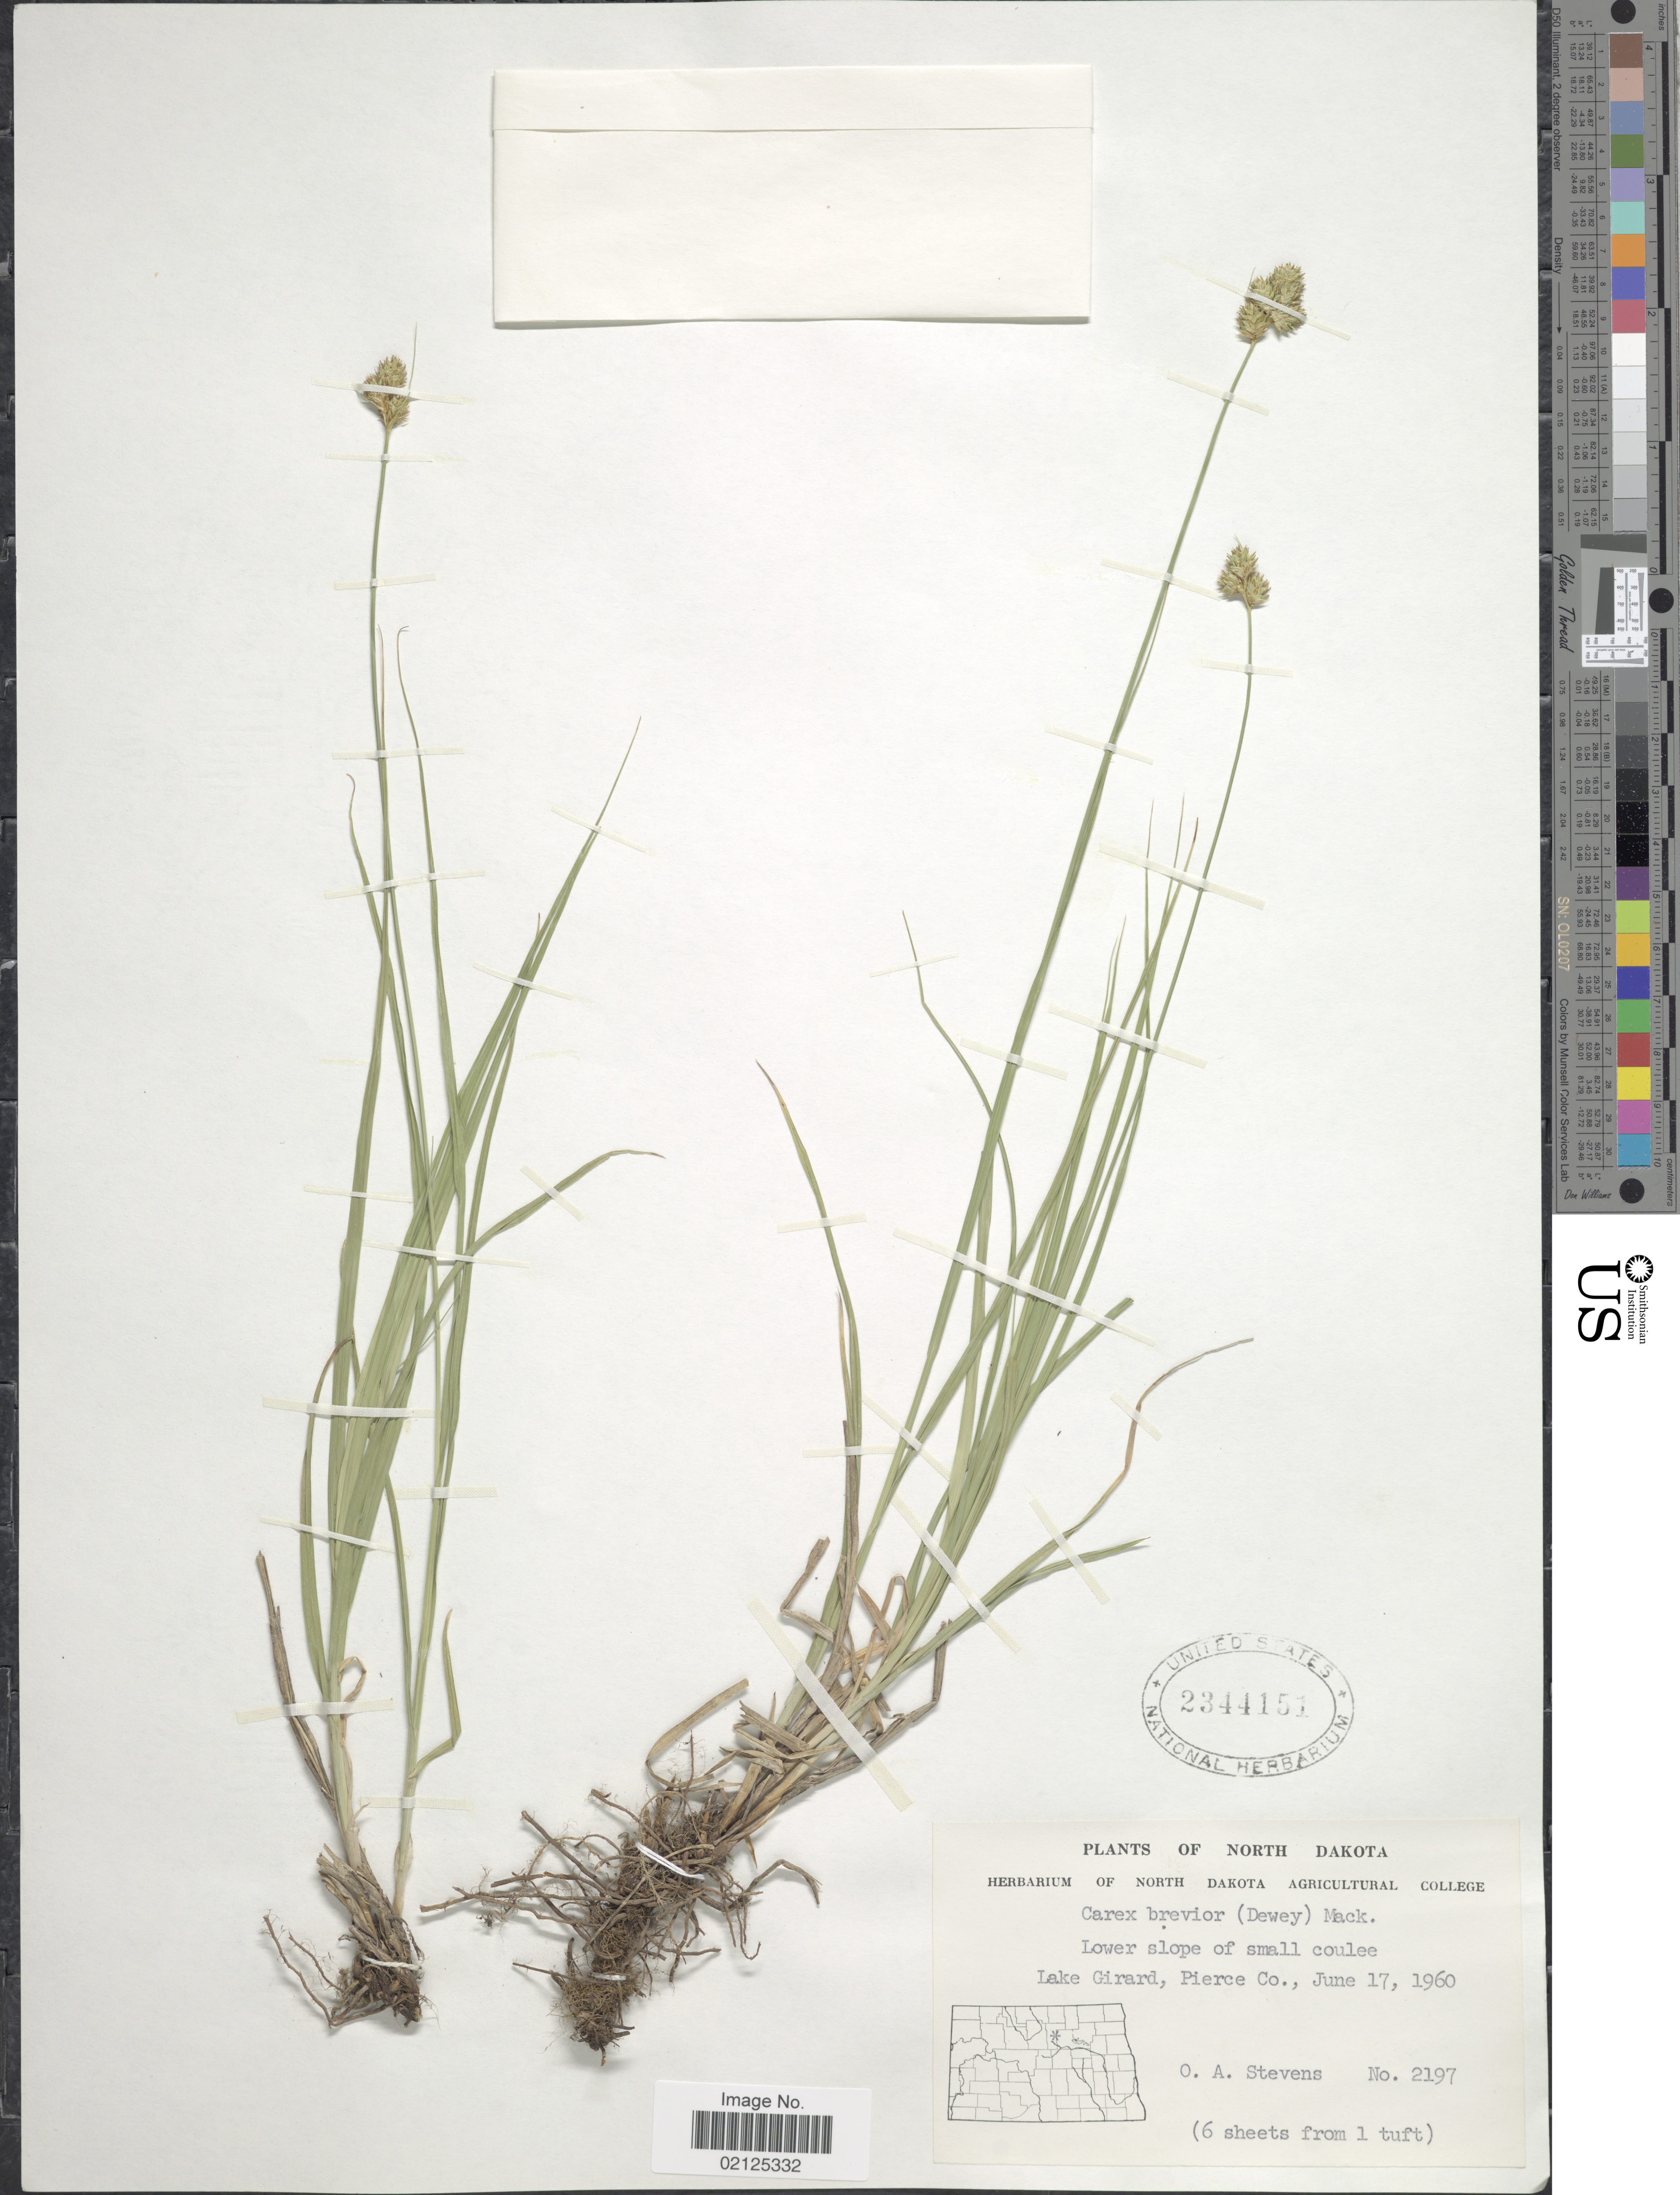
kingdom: Plantae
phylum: Tracheophyta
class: Liliopsida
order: Poales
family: Cyperaceae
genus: Carex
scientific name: Carex molesta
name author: Mack.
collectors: O. A. Stevens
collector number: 2197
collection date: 1960-06-17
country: United States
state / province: North Dakota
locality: Lower slope of small coulee Lake Girard, Pierce Co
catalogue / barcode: US 2344151